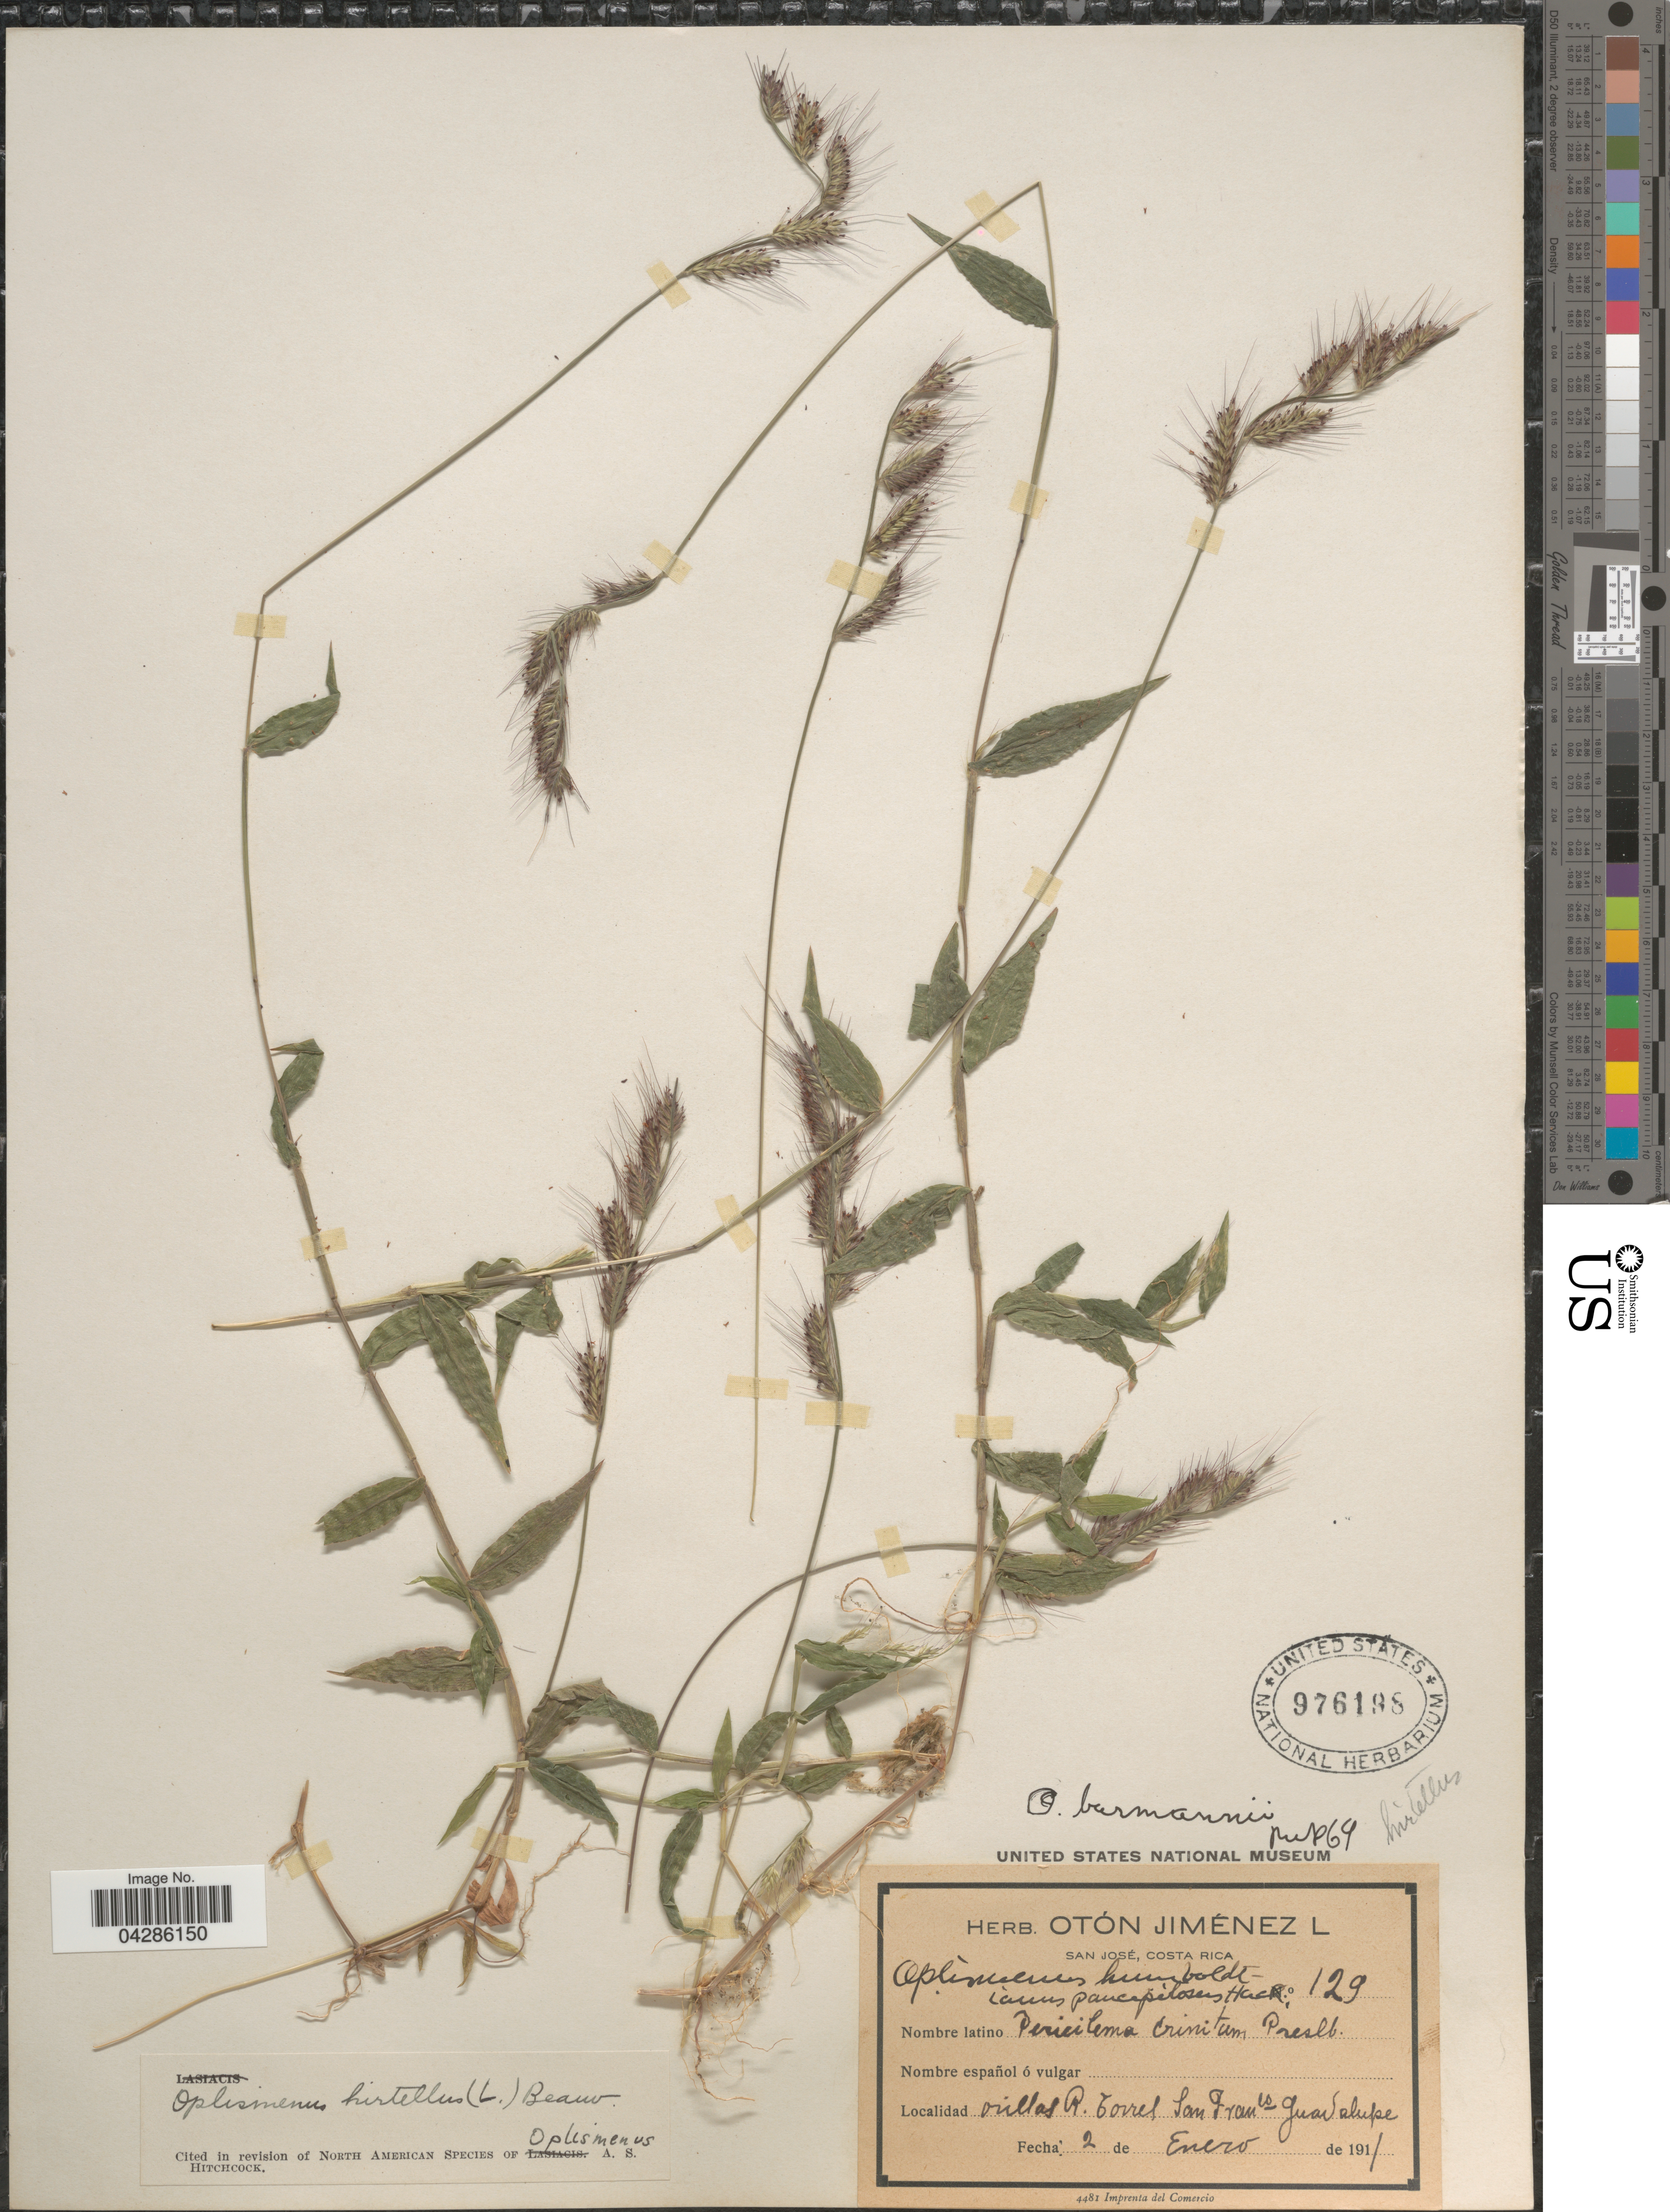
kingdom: Plantae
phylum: Tracheophyta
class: Liliopsida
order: Poales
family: Poaceae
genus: Oplismenus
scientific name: Oplismenus burmannii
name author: (Retz.) P. Beauv.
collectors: ex herb. O. Jimenez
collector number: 129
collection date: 1911-01-02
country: Costa Rica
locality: Orillas R. Torres San Franco Guadalupe.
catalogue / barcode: US 976198